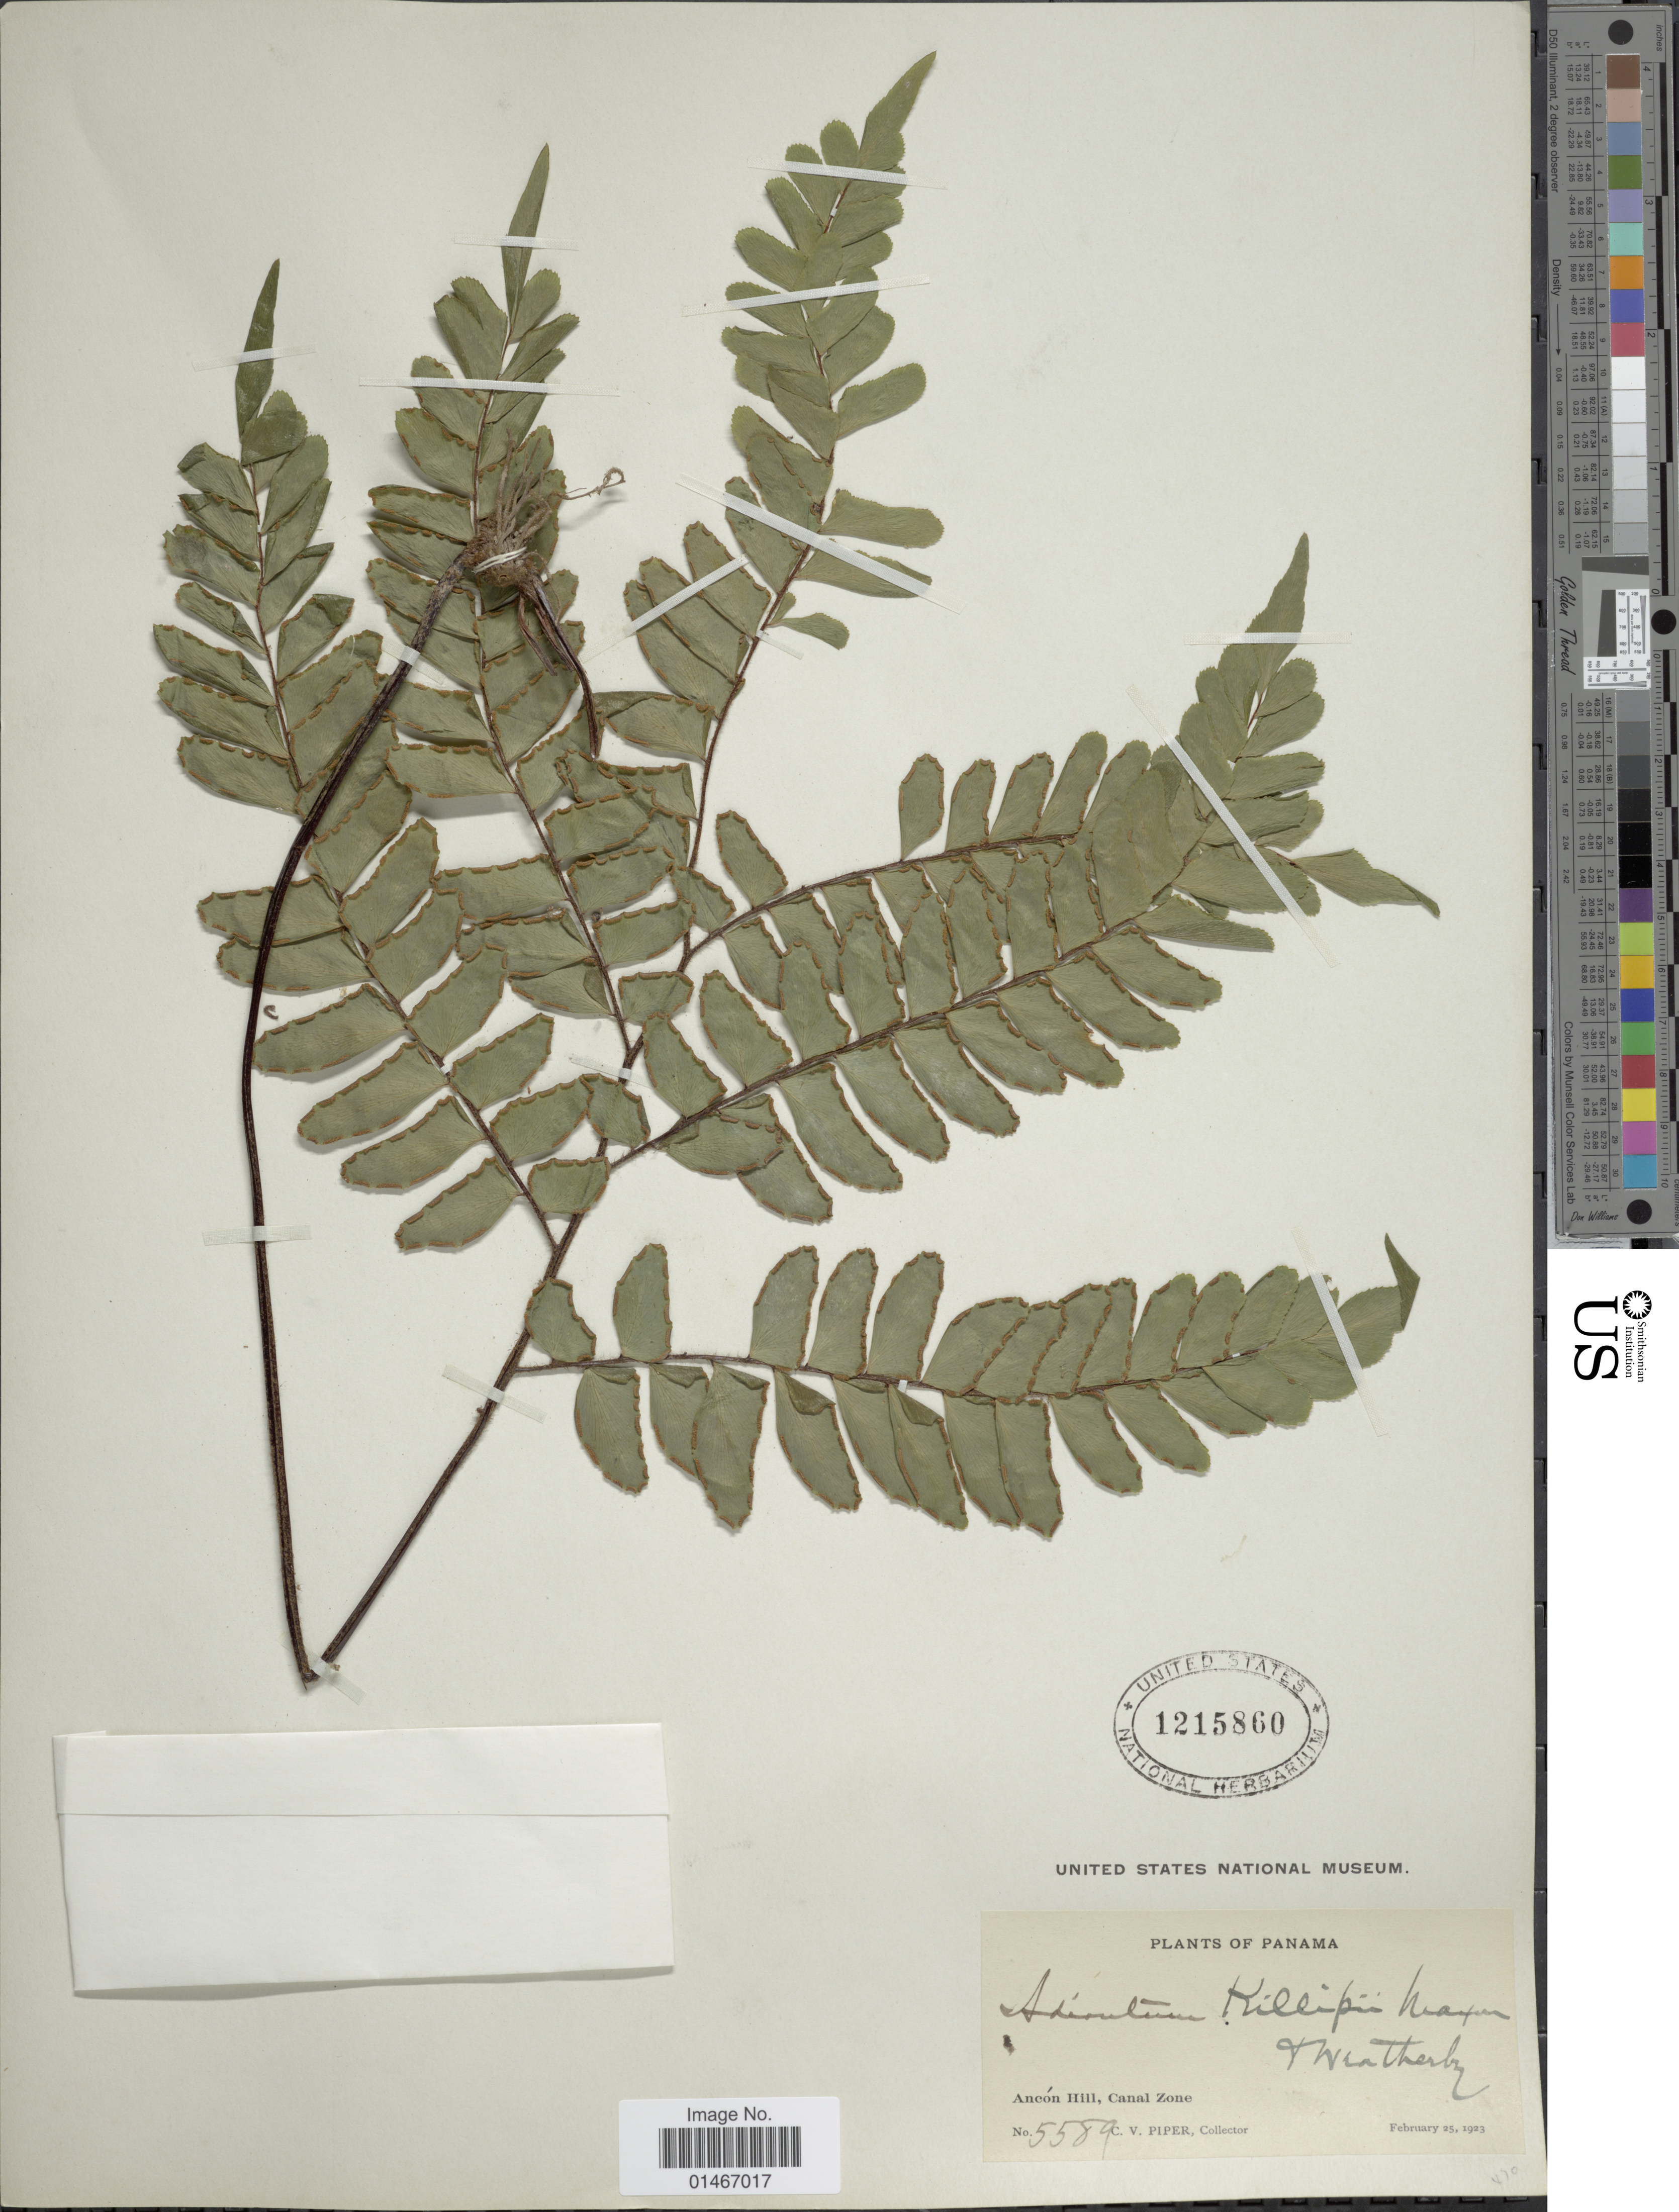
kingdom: Plantae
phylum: Tracheophyta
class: Polypodiopsida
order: Polypodiales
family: Pteridaceae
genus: Adiantum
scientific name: Adiantum killipii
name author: Maxon & Weath.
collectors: C. V. Piper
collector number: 5589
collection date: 1923-02-25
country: Panama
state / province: Colón / Panamá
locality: Ancon Hill, Canal Zone.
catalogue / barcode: US 1215860